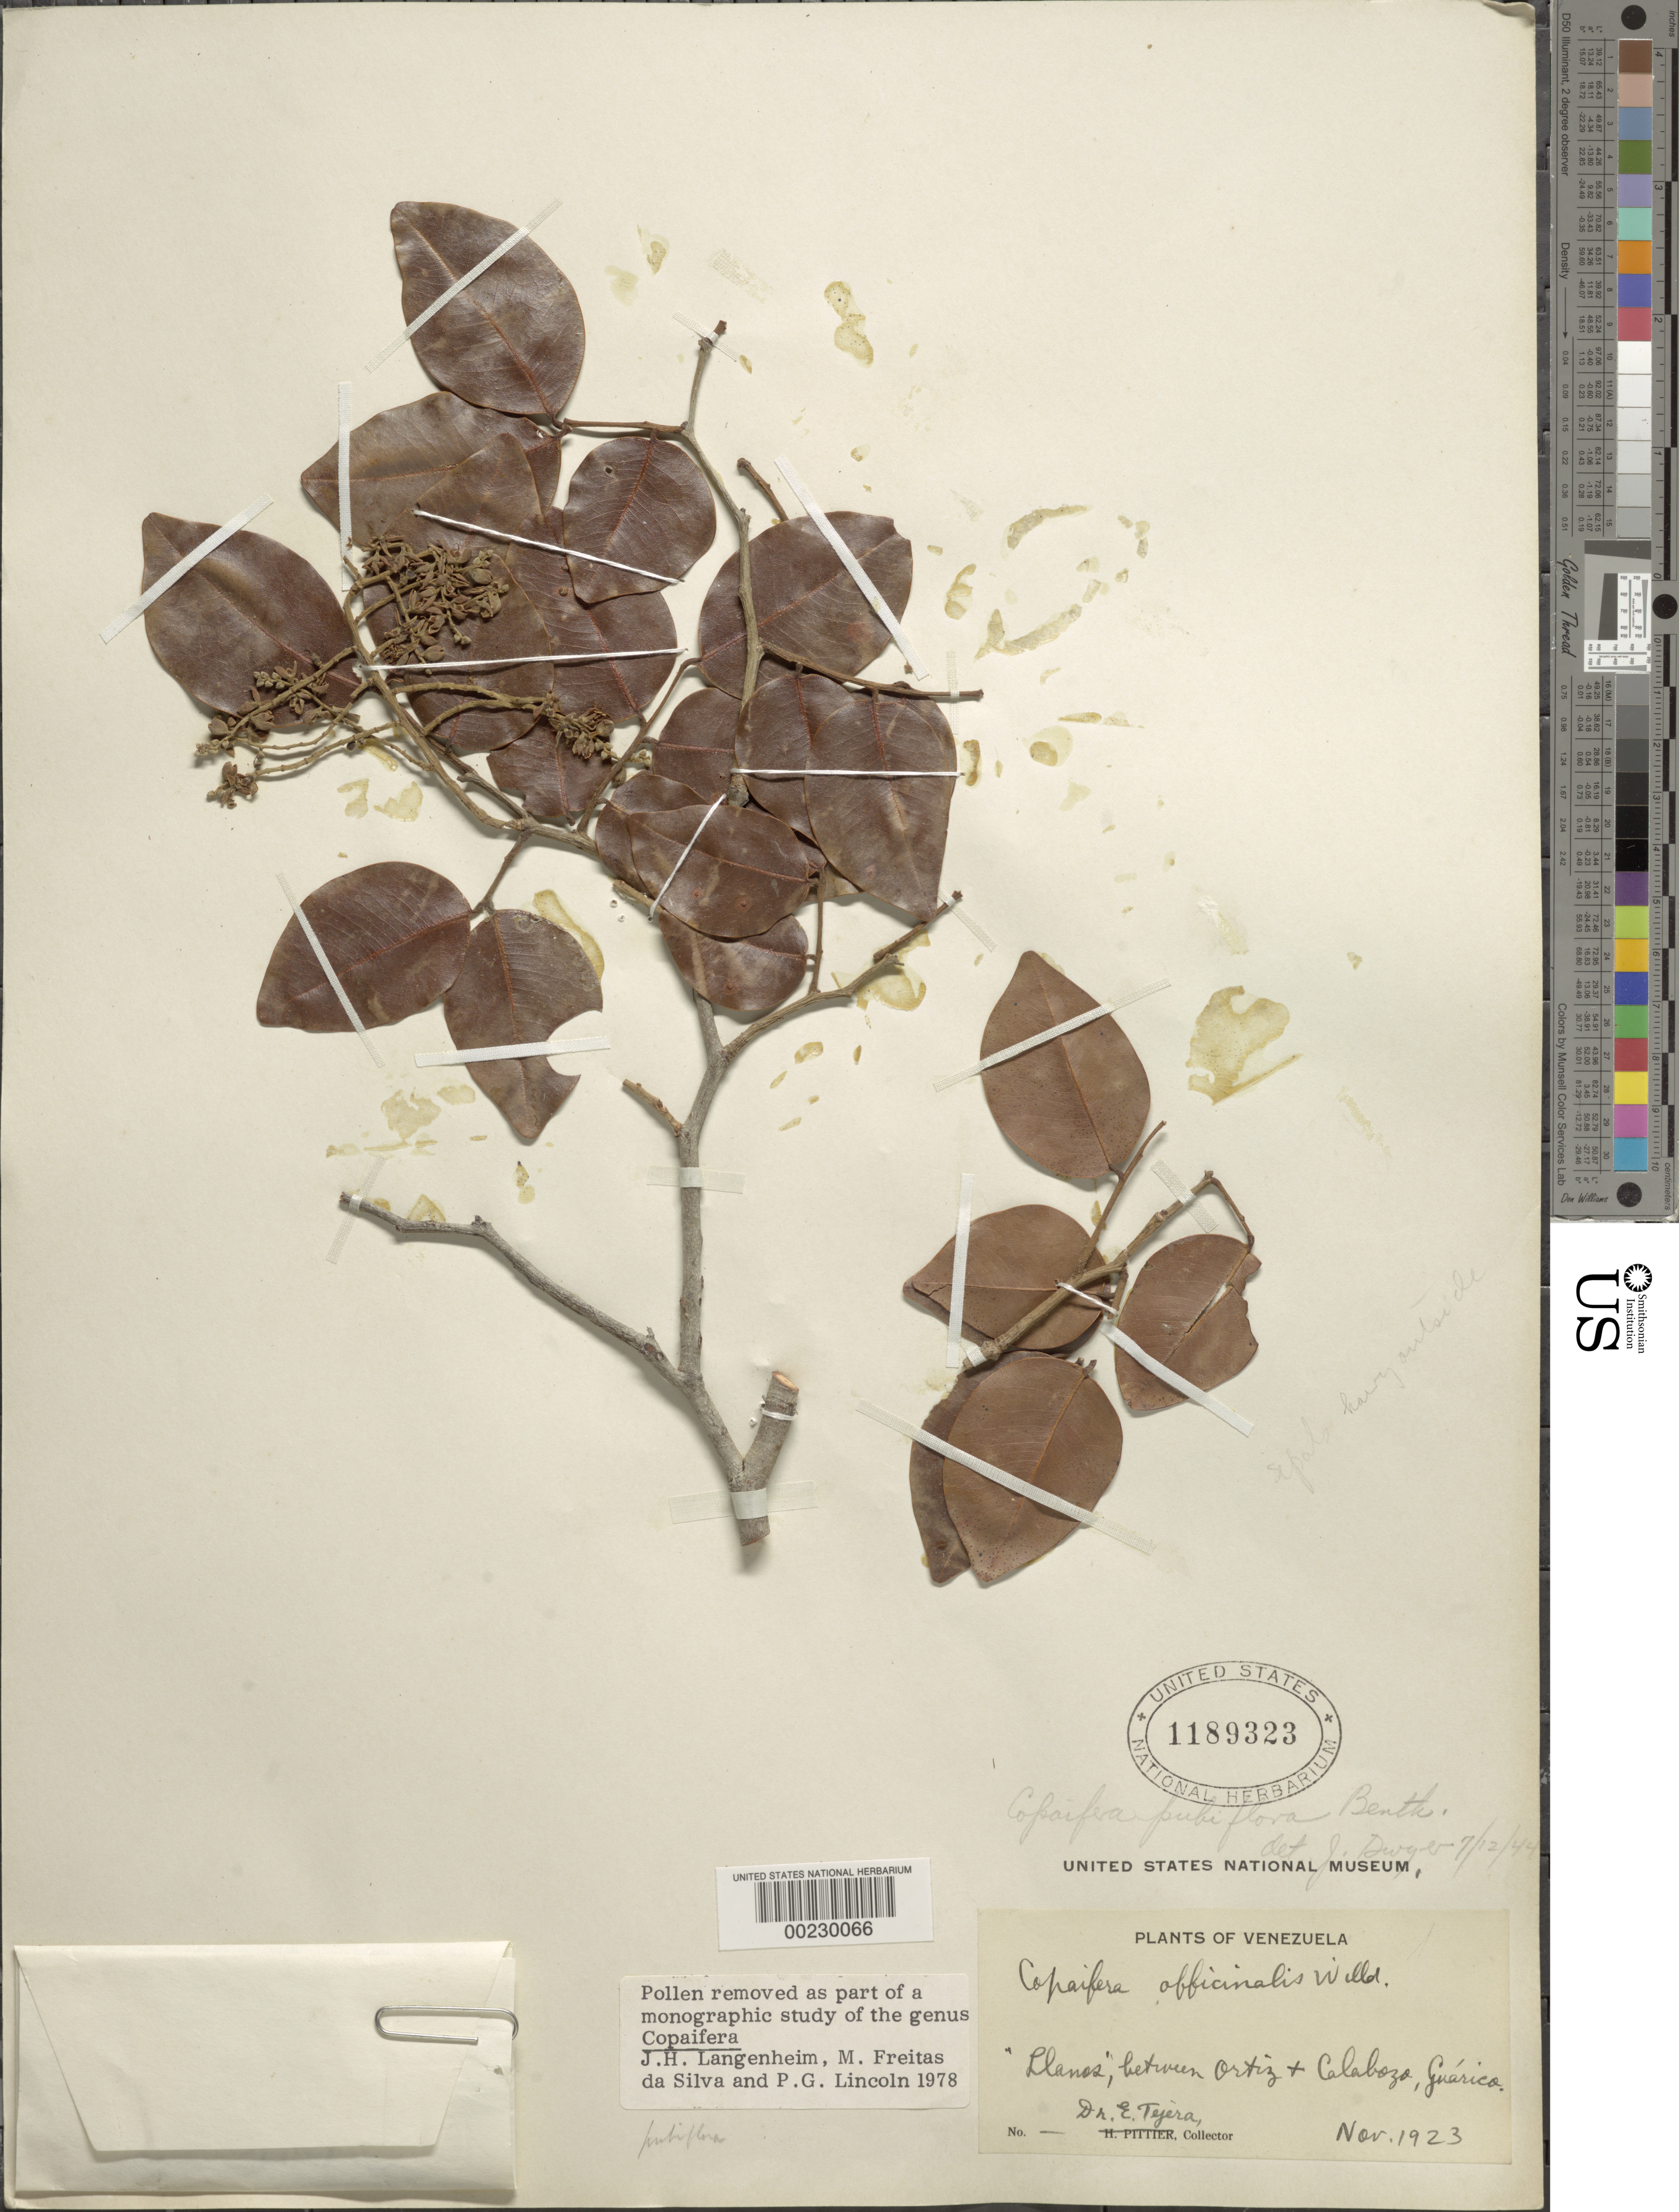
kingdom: Plantae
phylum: Tracheophyta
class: Magnoliopsida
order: Fabales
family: Fabaceae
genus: Copaifera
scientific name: Copaifera pubiflora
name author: Benth.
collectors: E. Tejera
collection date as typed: Nov 1923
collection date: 1923-11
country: Venezuela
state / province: Guárico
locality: "llanos", between ortiz and calabozo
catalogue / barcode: US 1189323